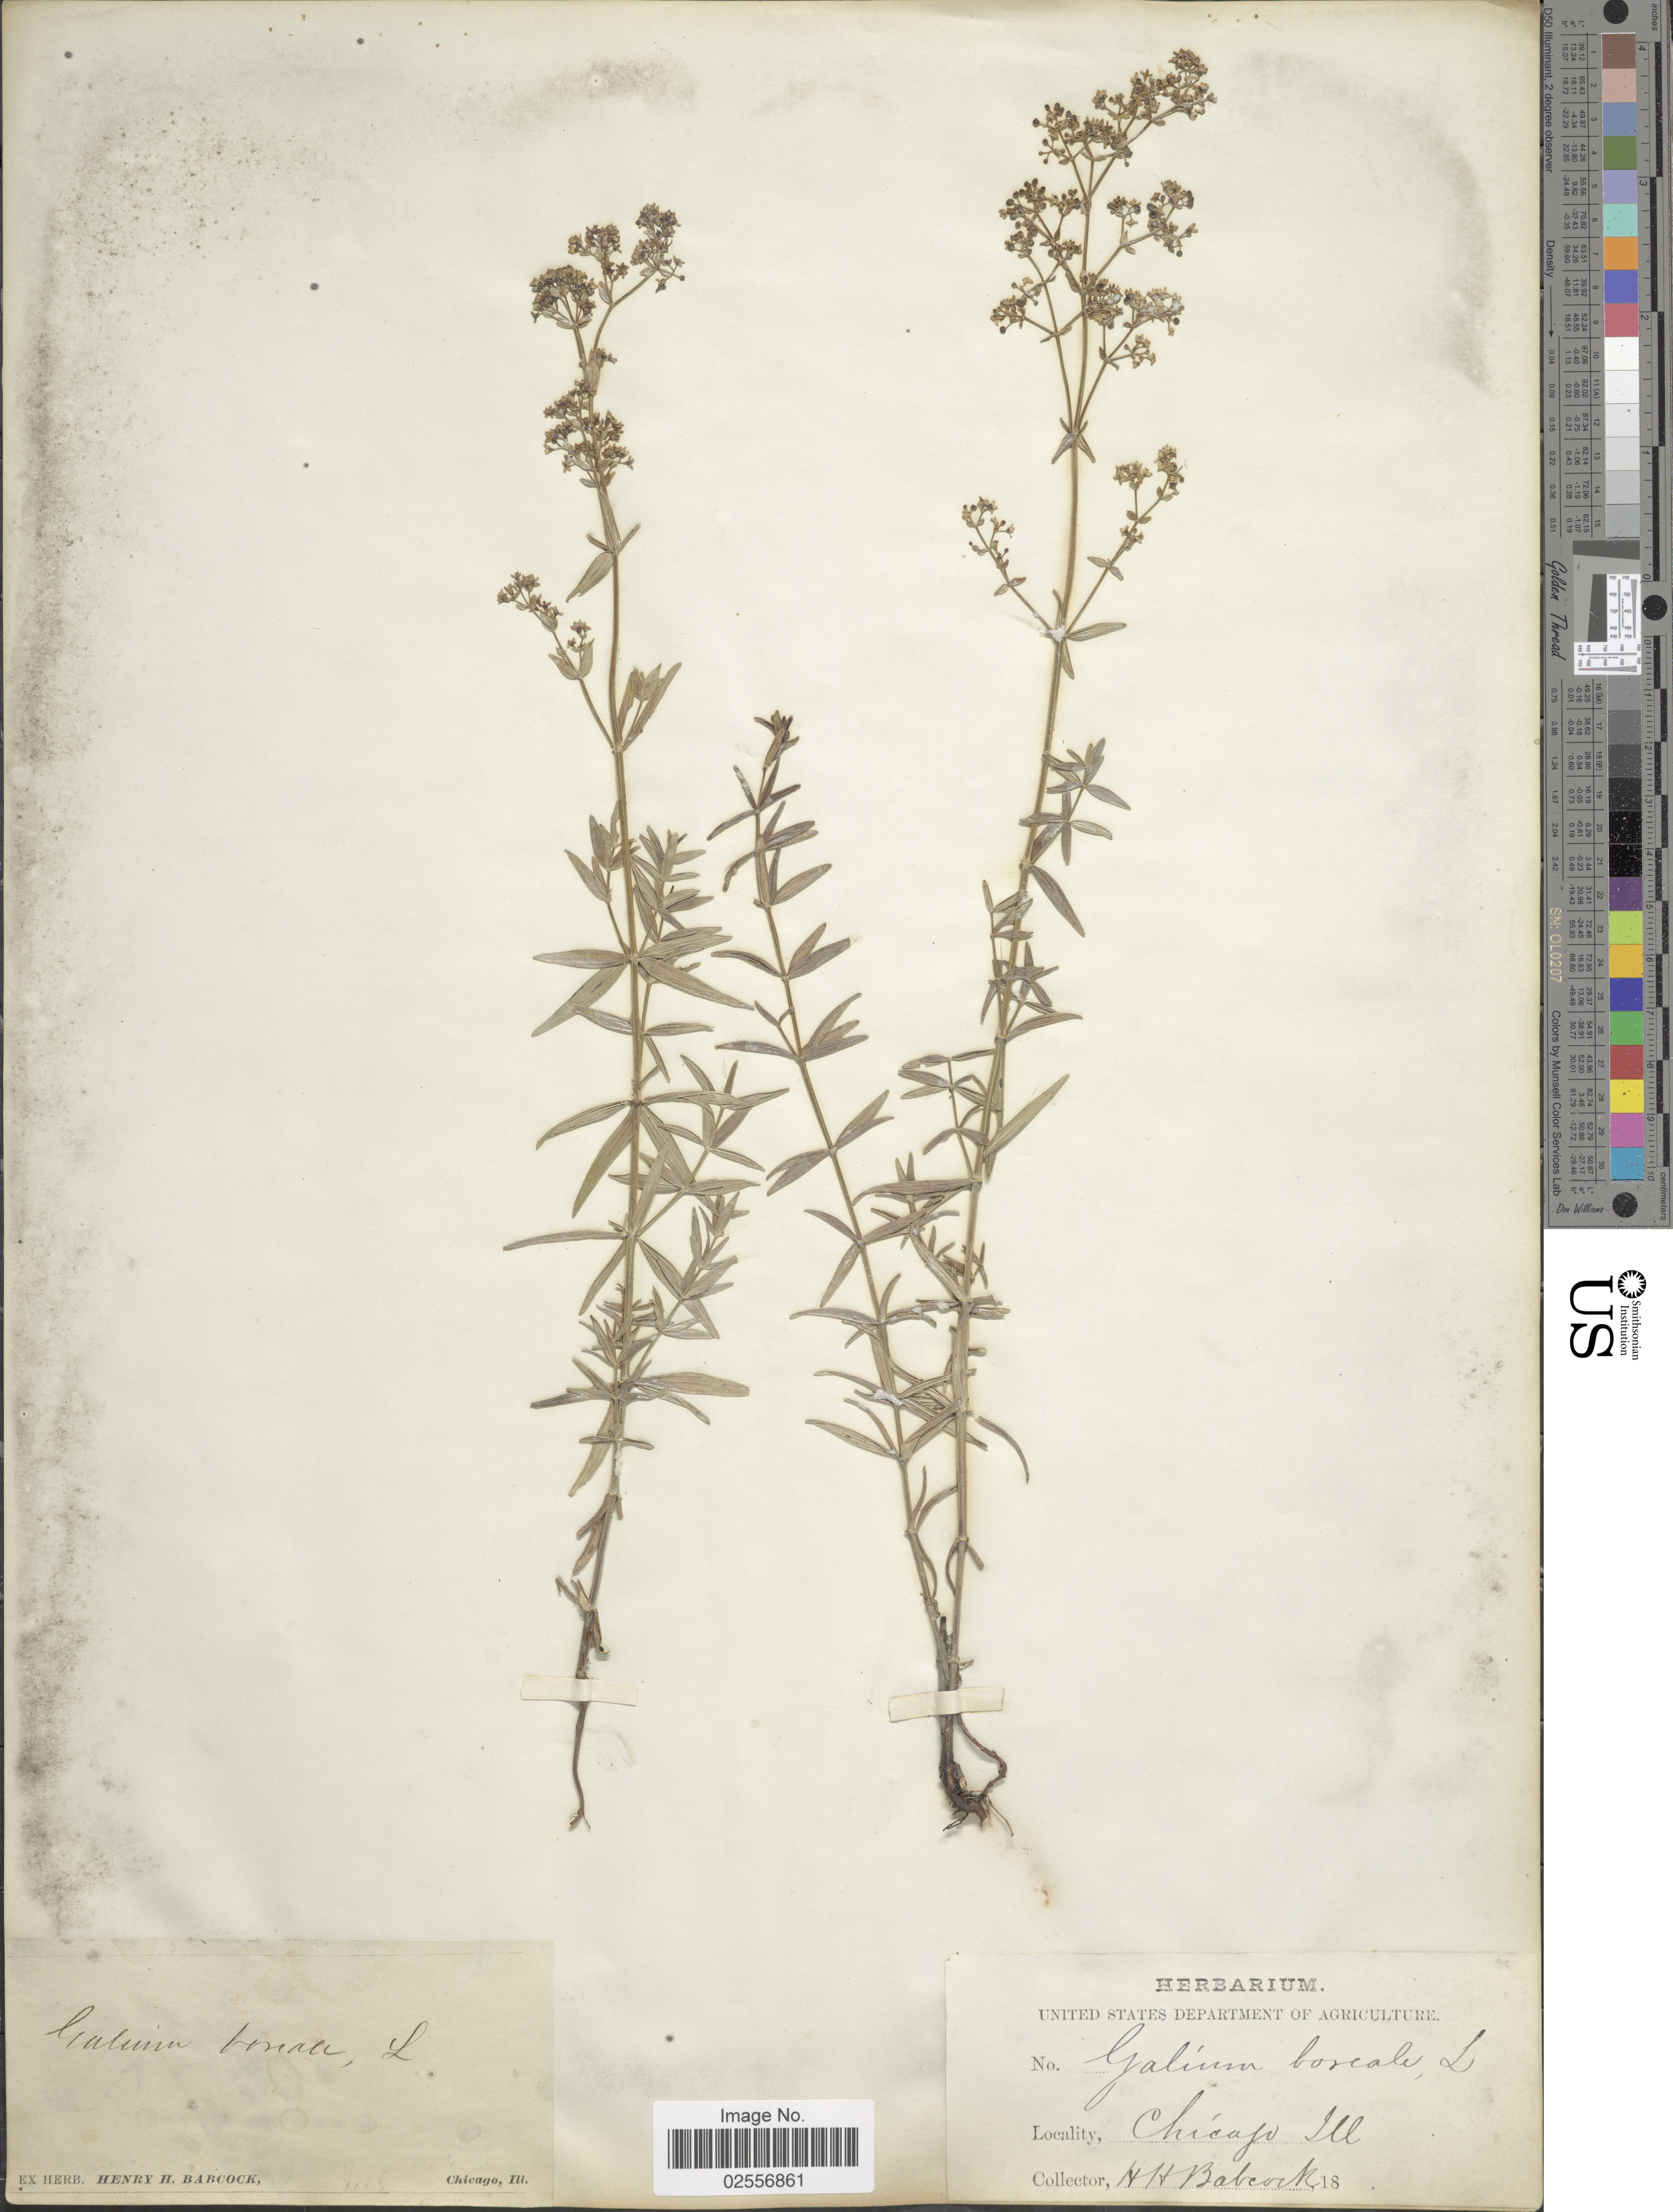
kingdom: Plantae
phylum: Tracheophyta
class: Magnoliopsida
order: Gentianales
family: Rubiaceae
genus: Galium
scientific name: Galium boreale L.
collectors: H. Babcock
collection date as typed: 18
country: United States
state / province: Illinois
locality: Chigaco, Ill.